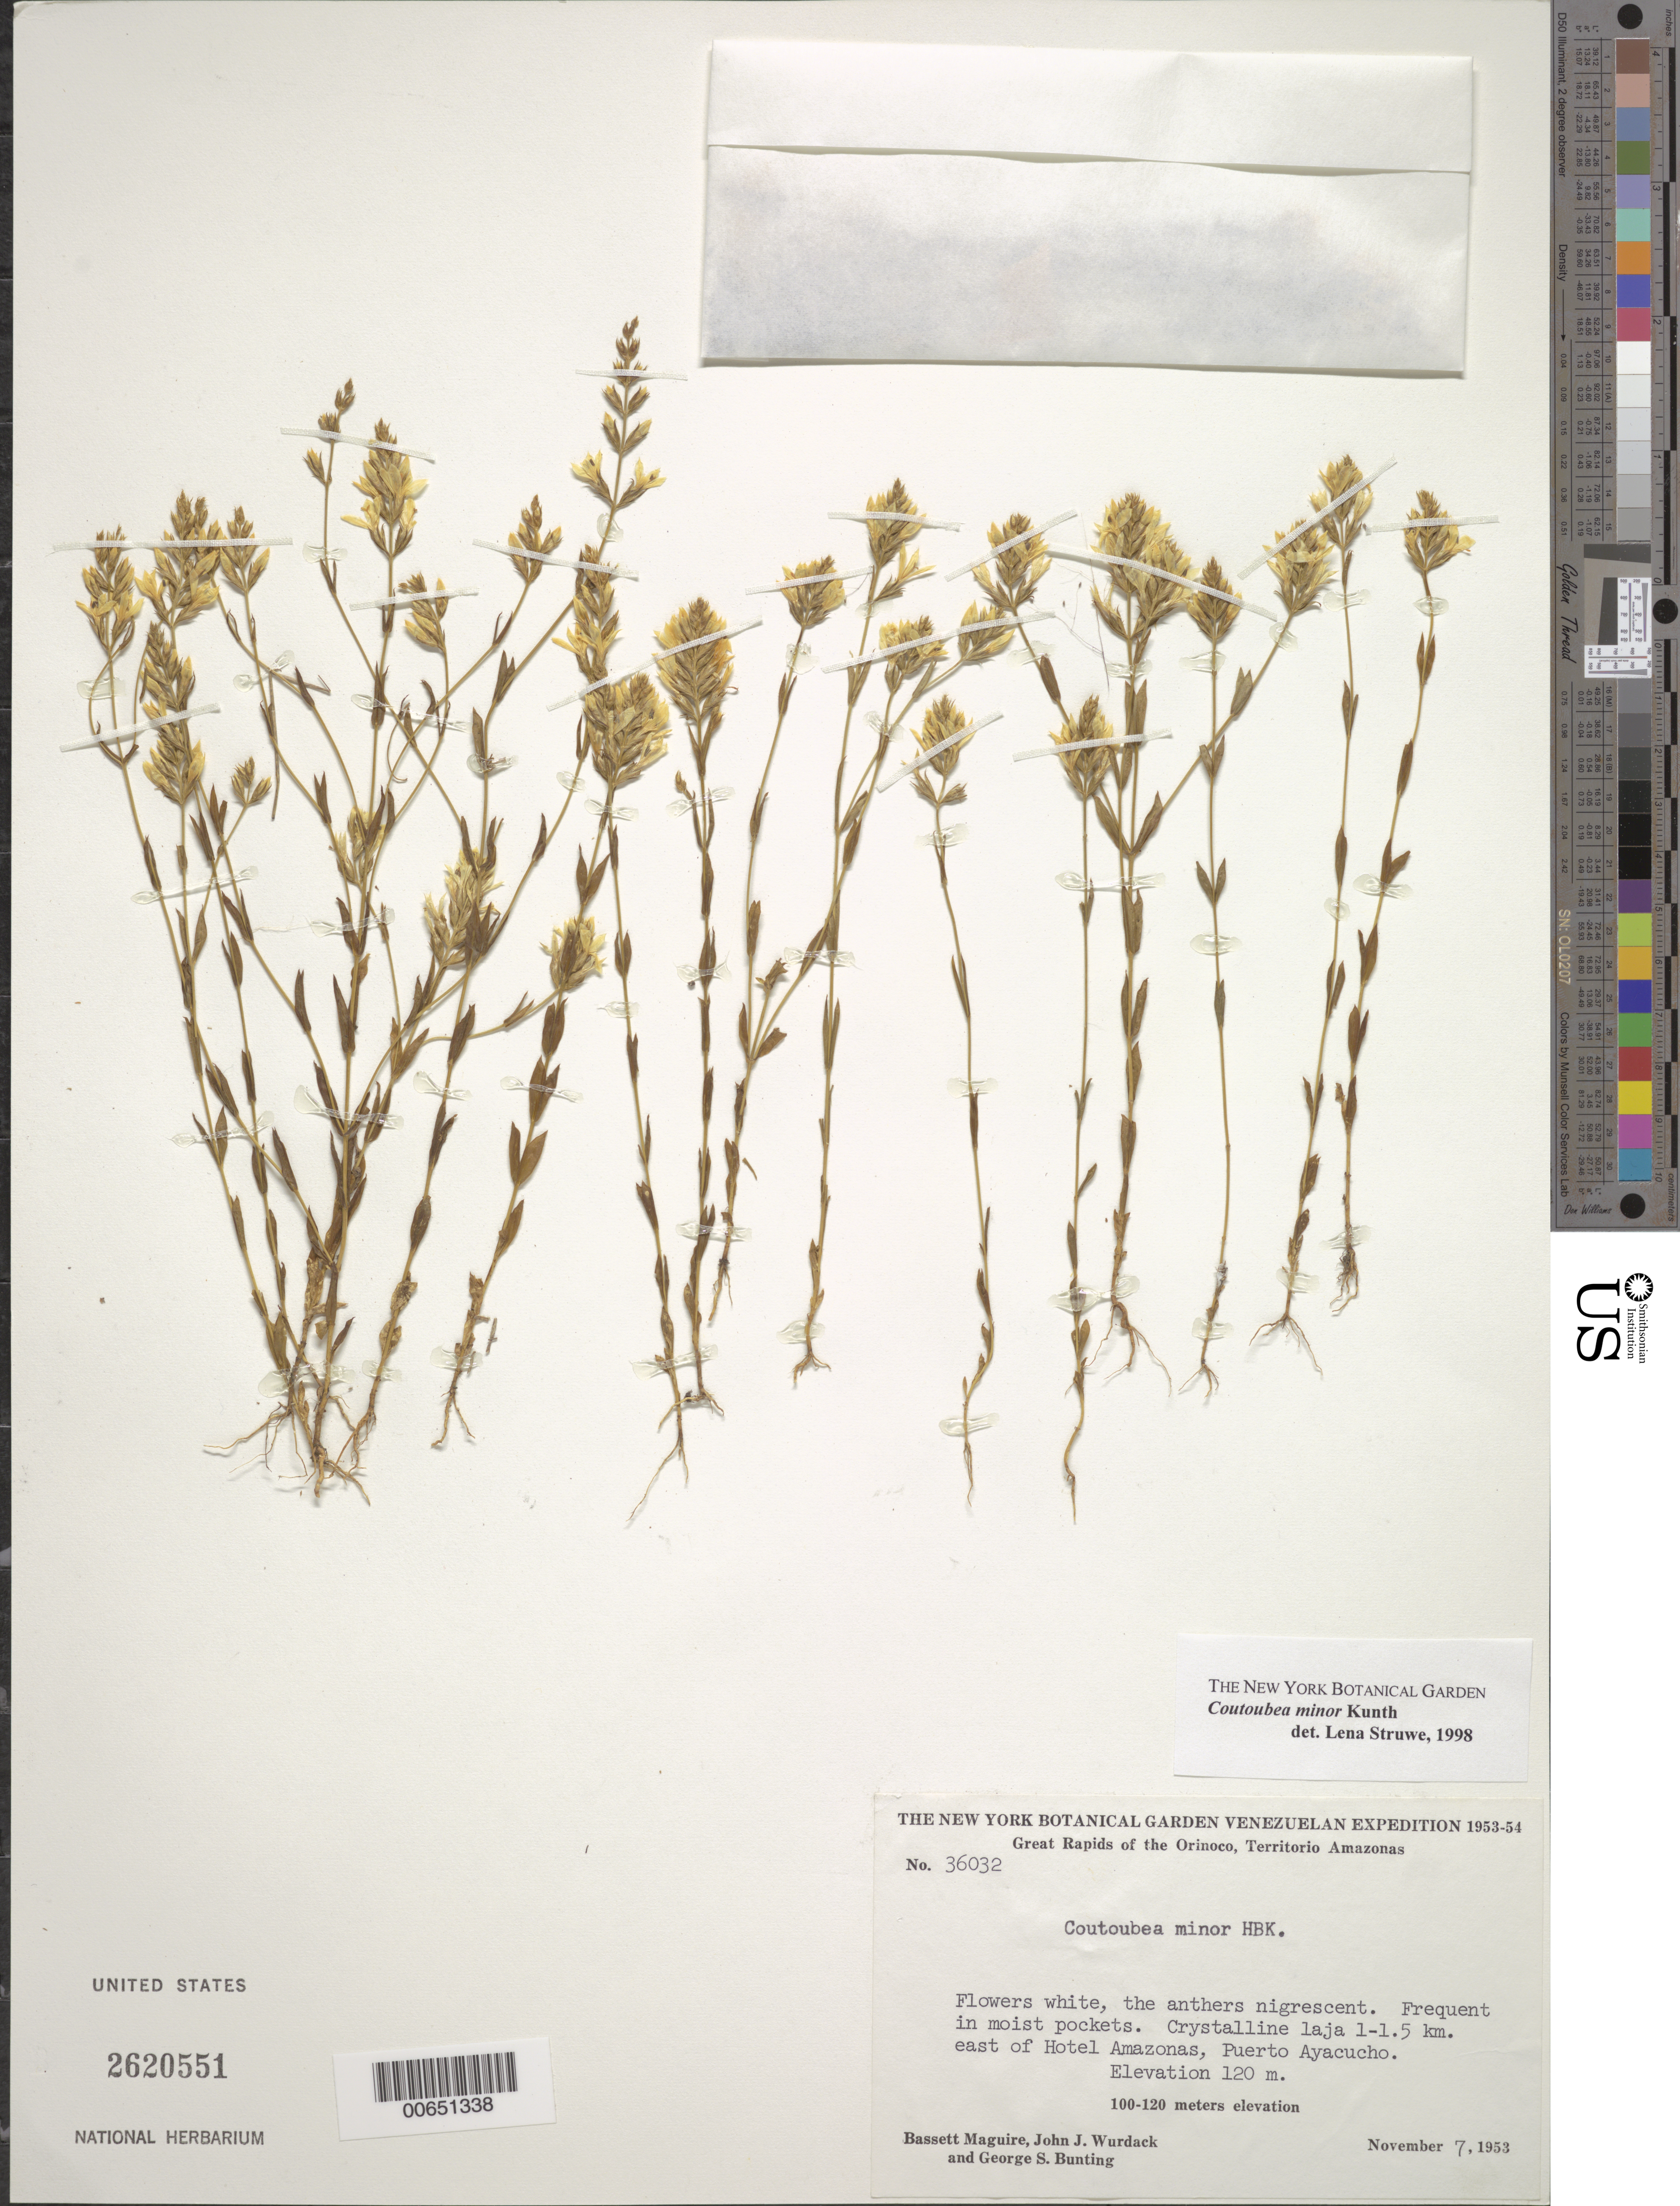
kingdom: Plantae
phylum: Tracheophyta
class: Magnoliopsida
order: Gentianales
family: Gentianaceae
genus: Coutoubea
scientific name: Coutoubea minor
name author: Kunth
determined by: Struwe, L.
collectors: B. Maguire, J. J. Wurdack & G. S. Bunting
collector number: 36032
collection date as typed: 8-Nov-53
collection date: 1953-11-08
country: Venezuela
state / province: Amazonas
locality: Puerto Ayacucho, 1-1.5 km E of Hotel Amazonas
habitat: Crystalline laja, moist pockets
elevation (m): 100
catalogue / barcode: US 2620551